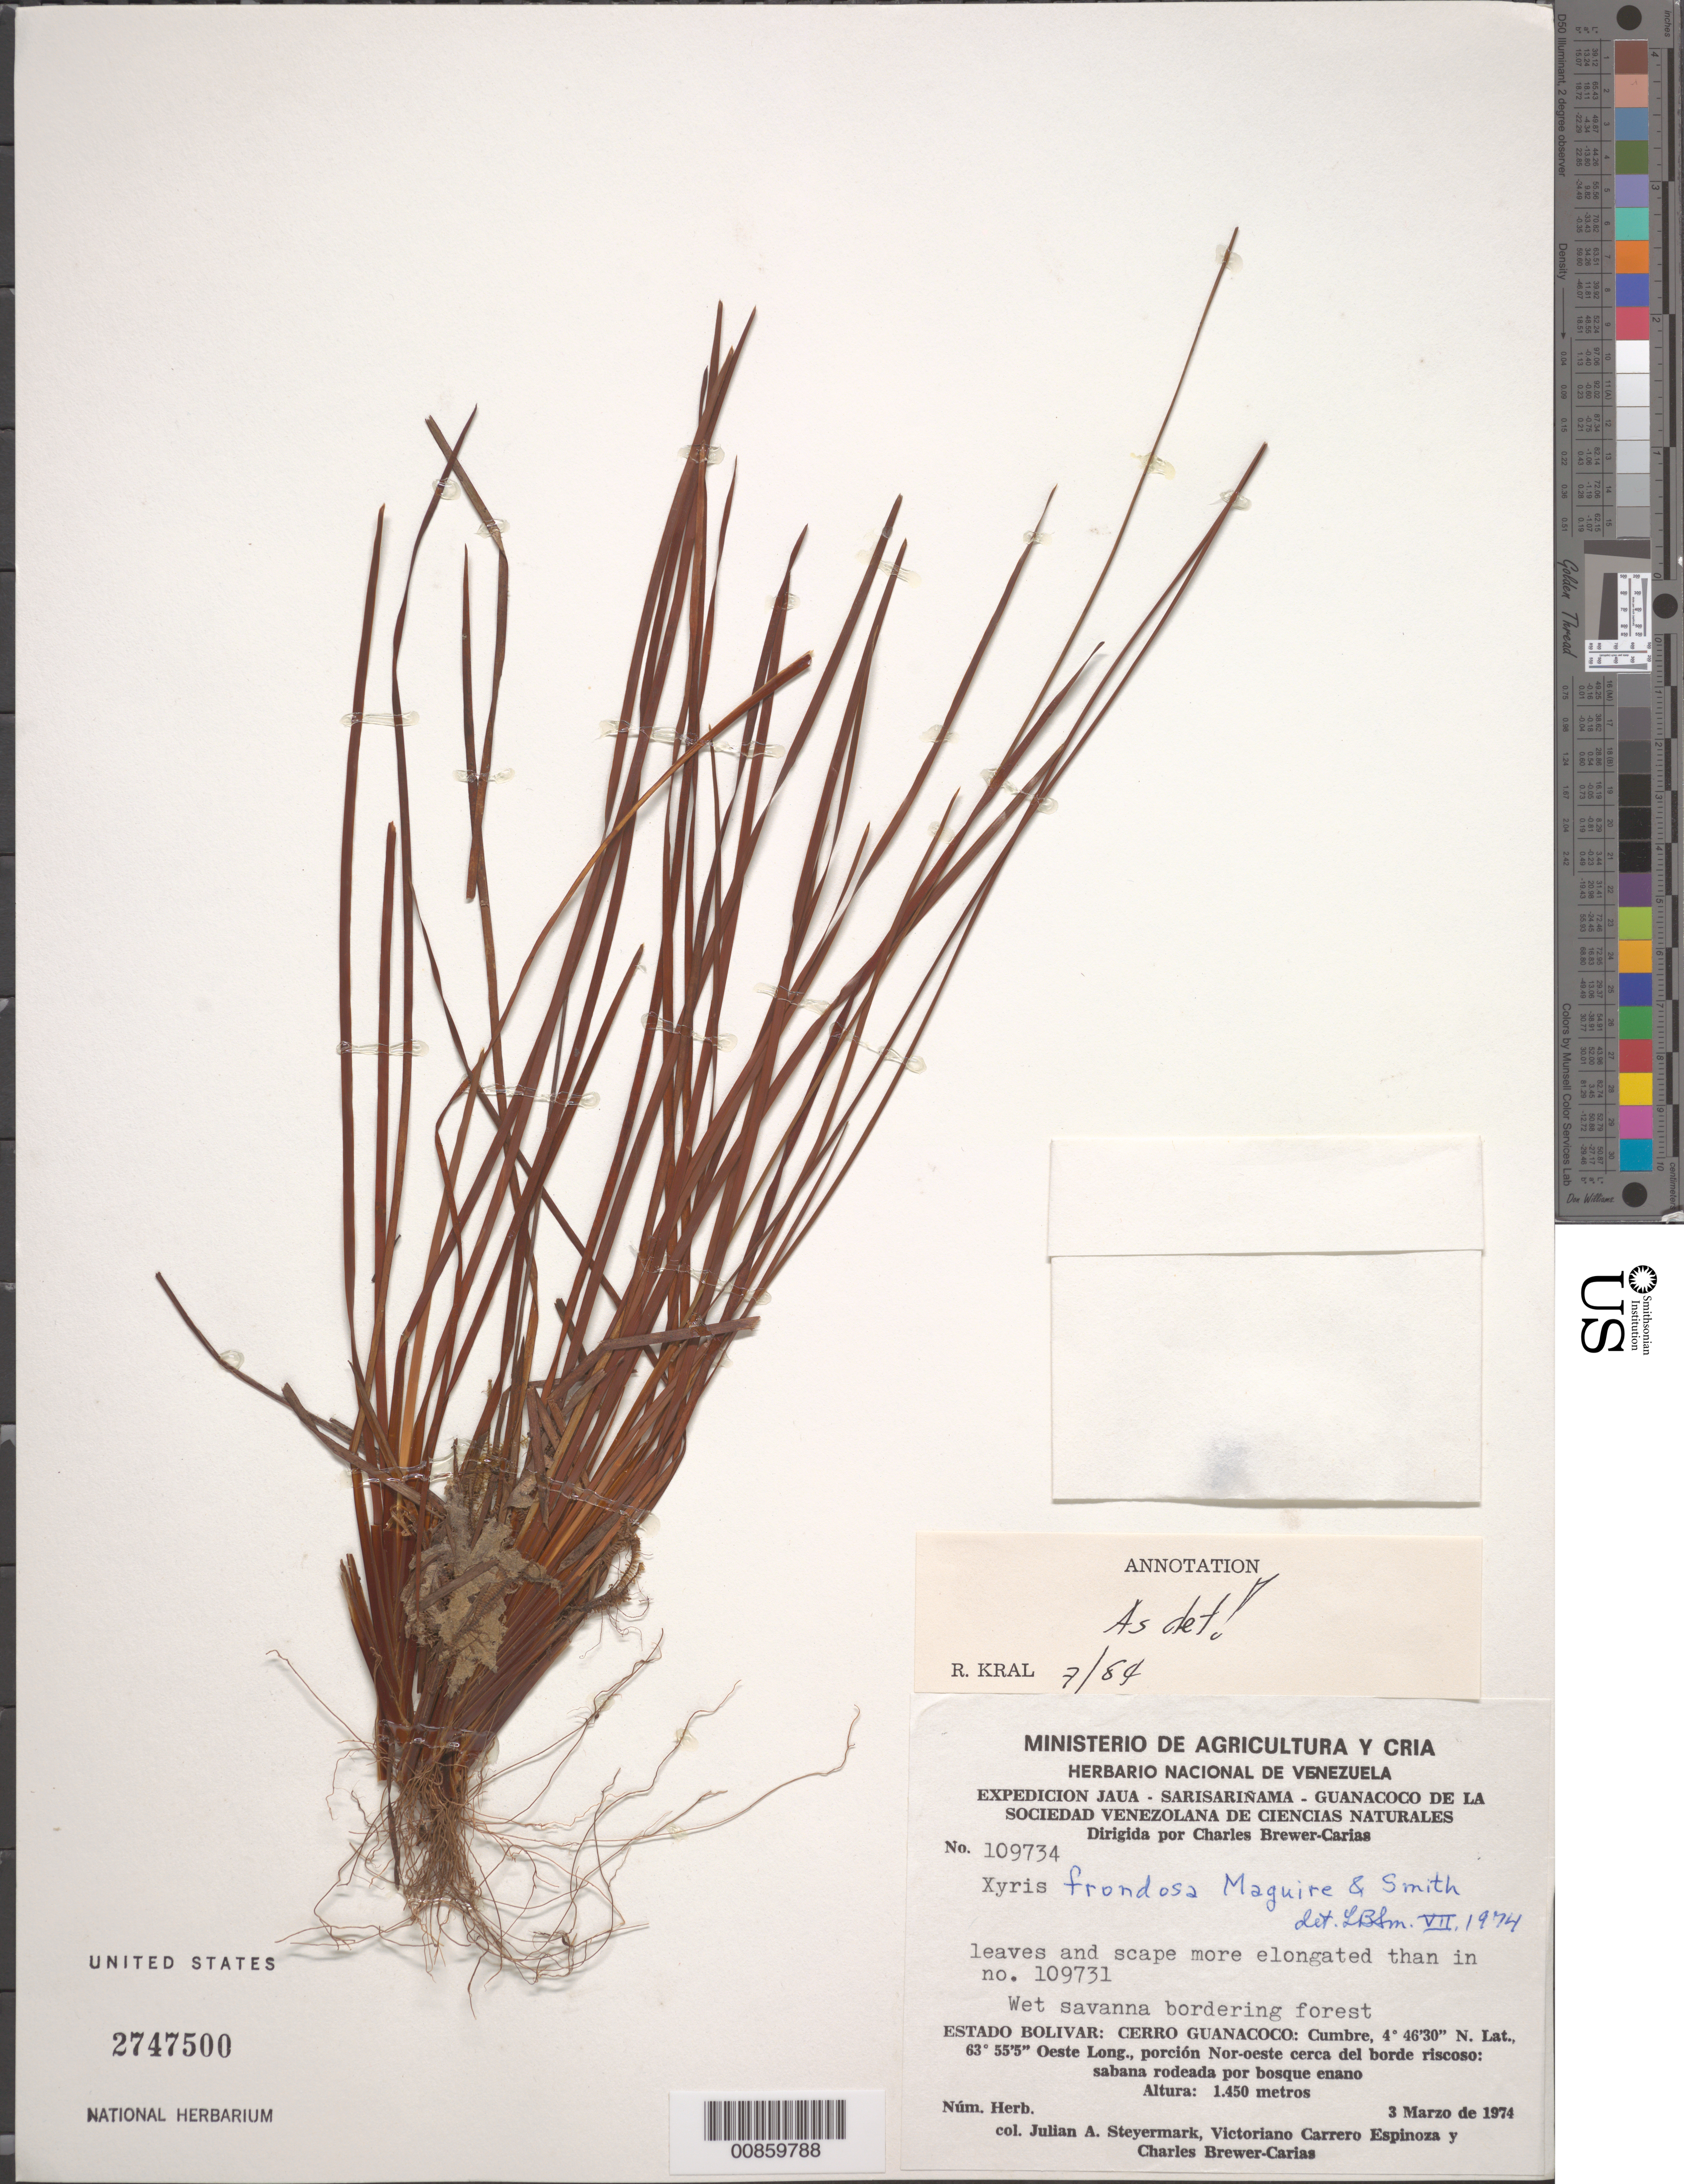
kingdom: Plantae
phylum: Tracheophyta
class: Liliopsida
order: Poales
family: Xyridaceae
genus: Xyris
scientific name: Xyris frondosa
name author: Maguire & L.B. Sm.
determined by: Kral, Robert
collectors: J. Steyermark, V. Carreño E. & C. Brewer-Carias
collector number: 109734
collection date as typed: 3-Mar-74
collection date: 1974-03-03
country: Venezuela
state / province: Bolívar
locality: Cerro Guanacoco, cumbre, porcion NE cerca del borde riscoso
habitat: Sabana rodeada por bosque enano; wet savanna bordering forest.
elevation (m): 1450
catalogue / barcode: US 2747500